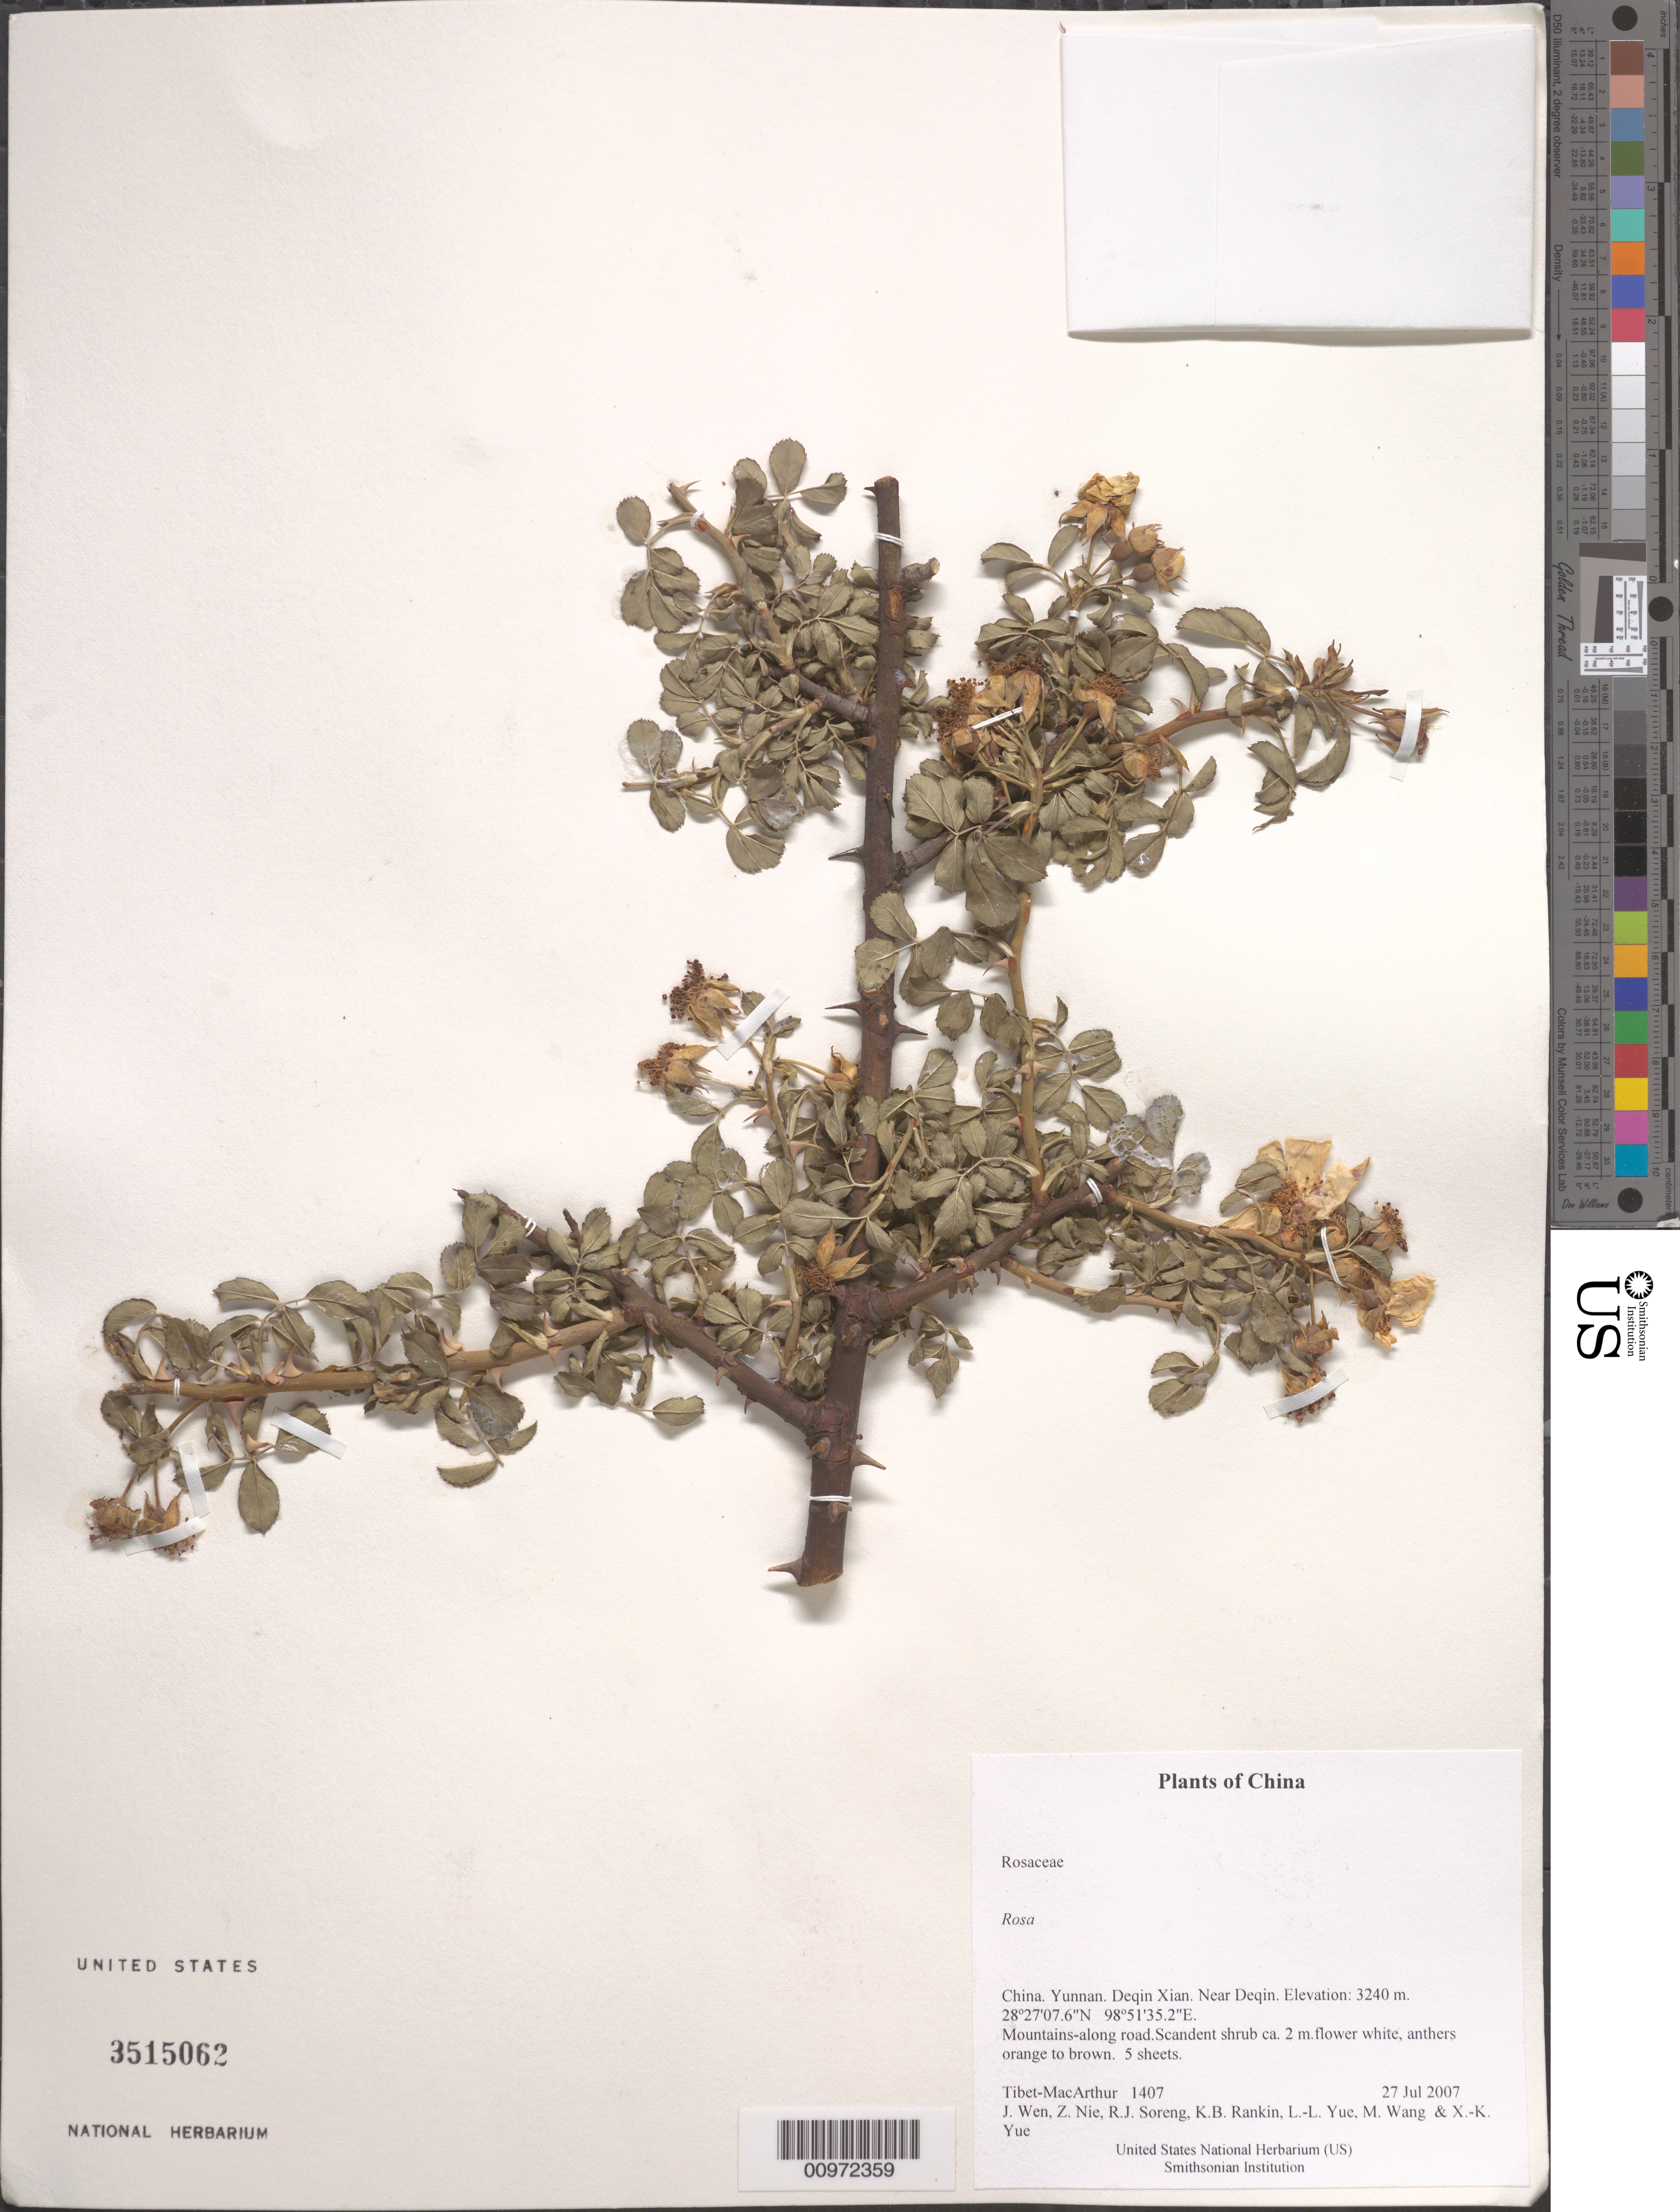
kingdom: Plantae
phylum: Tracheophyta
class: Magnoliopsida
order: Rosales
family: Rosaceae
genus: Rosa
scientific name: Rosa sp.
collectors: Tibet-MacArthur, J. Wen, Z. Nie, R. J. Soreng, K. Rankin, L. Yue, M. Wang & X. Yue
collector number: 1407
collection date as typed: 27 Jul 2007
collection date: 2007-07-27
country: China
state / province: Yunnan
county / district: Deqin Xian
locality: Near Deqin.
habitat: Mountains-along road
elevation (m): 3240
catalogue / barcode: US 3515062